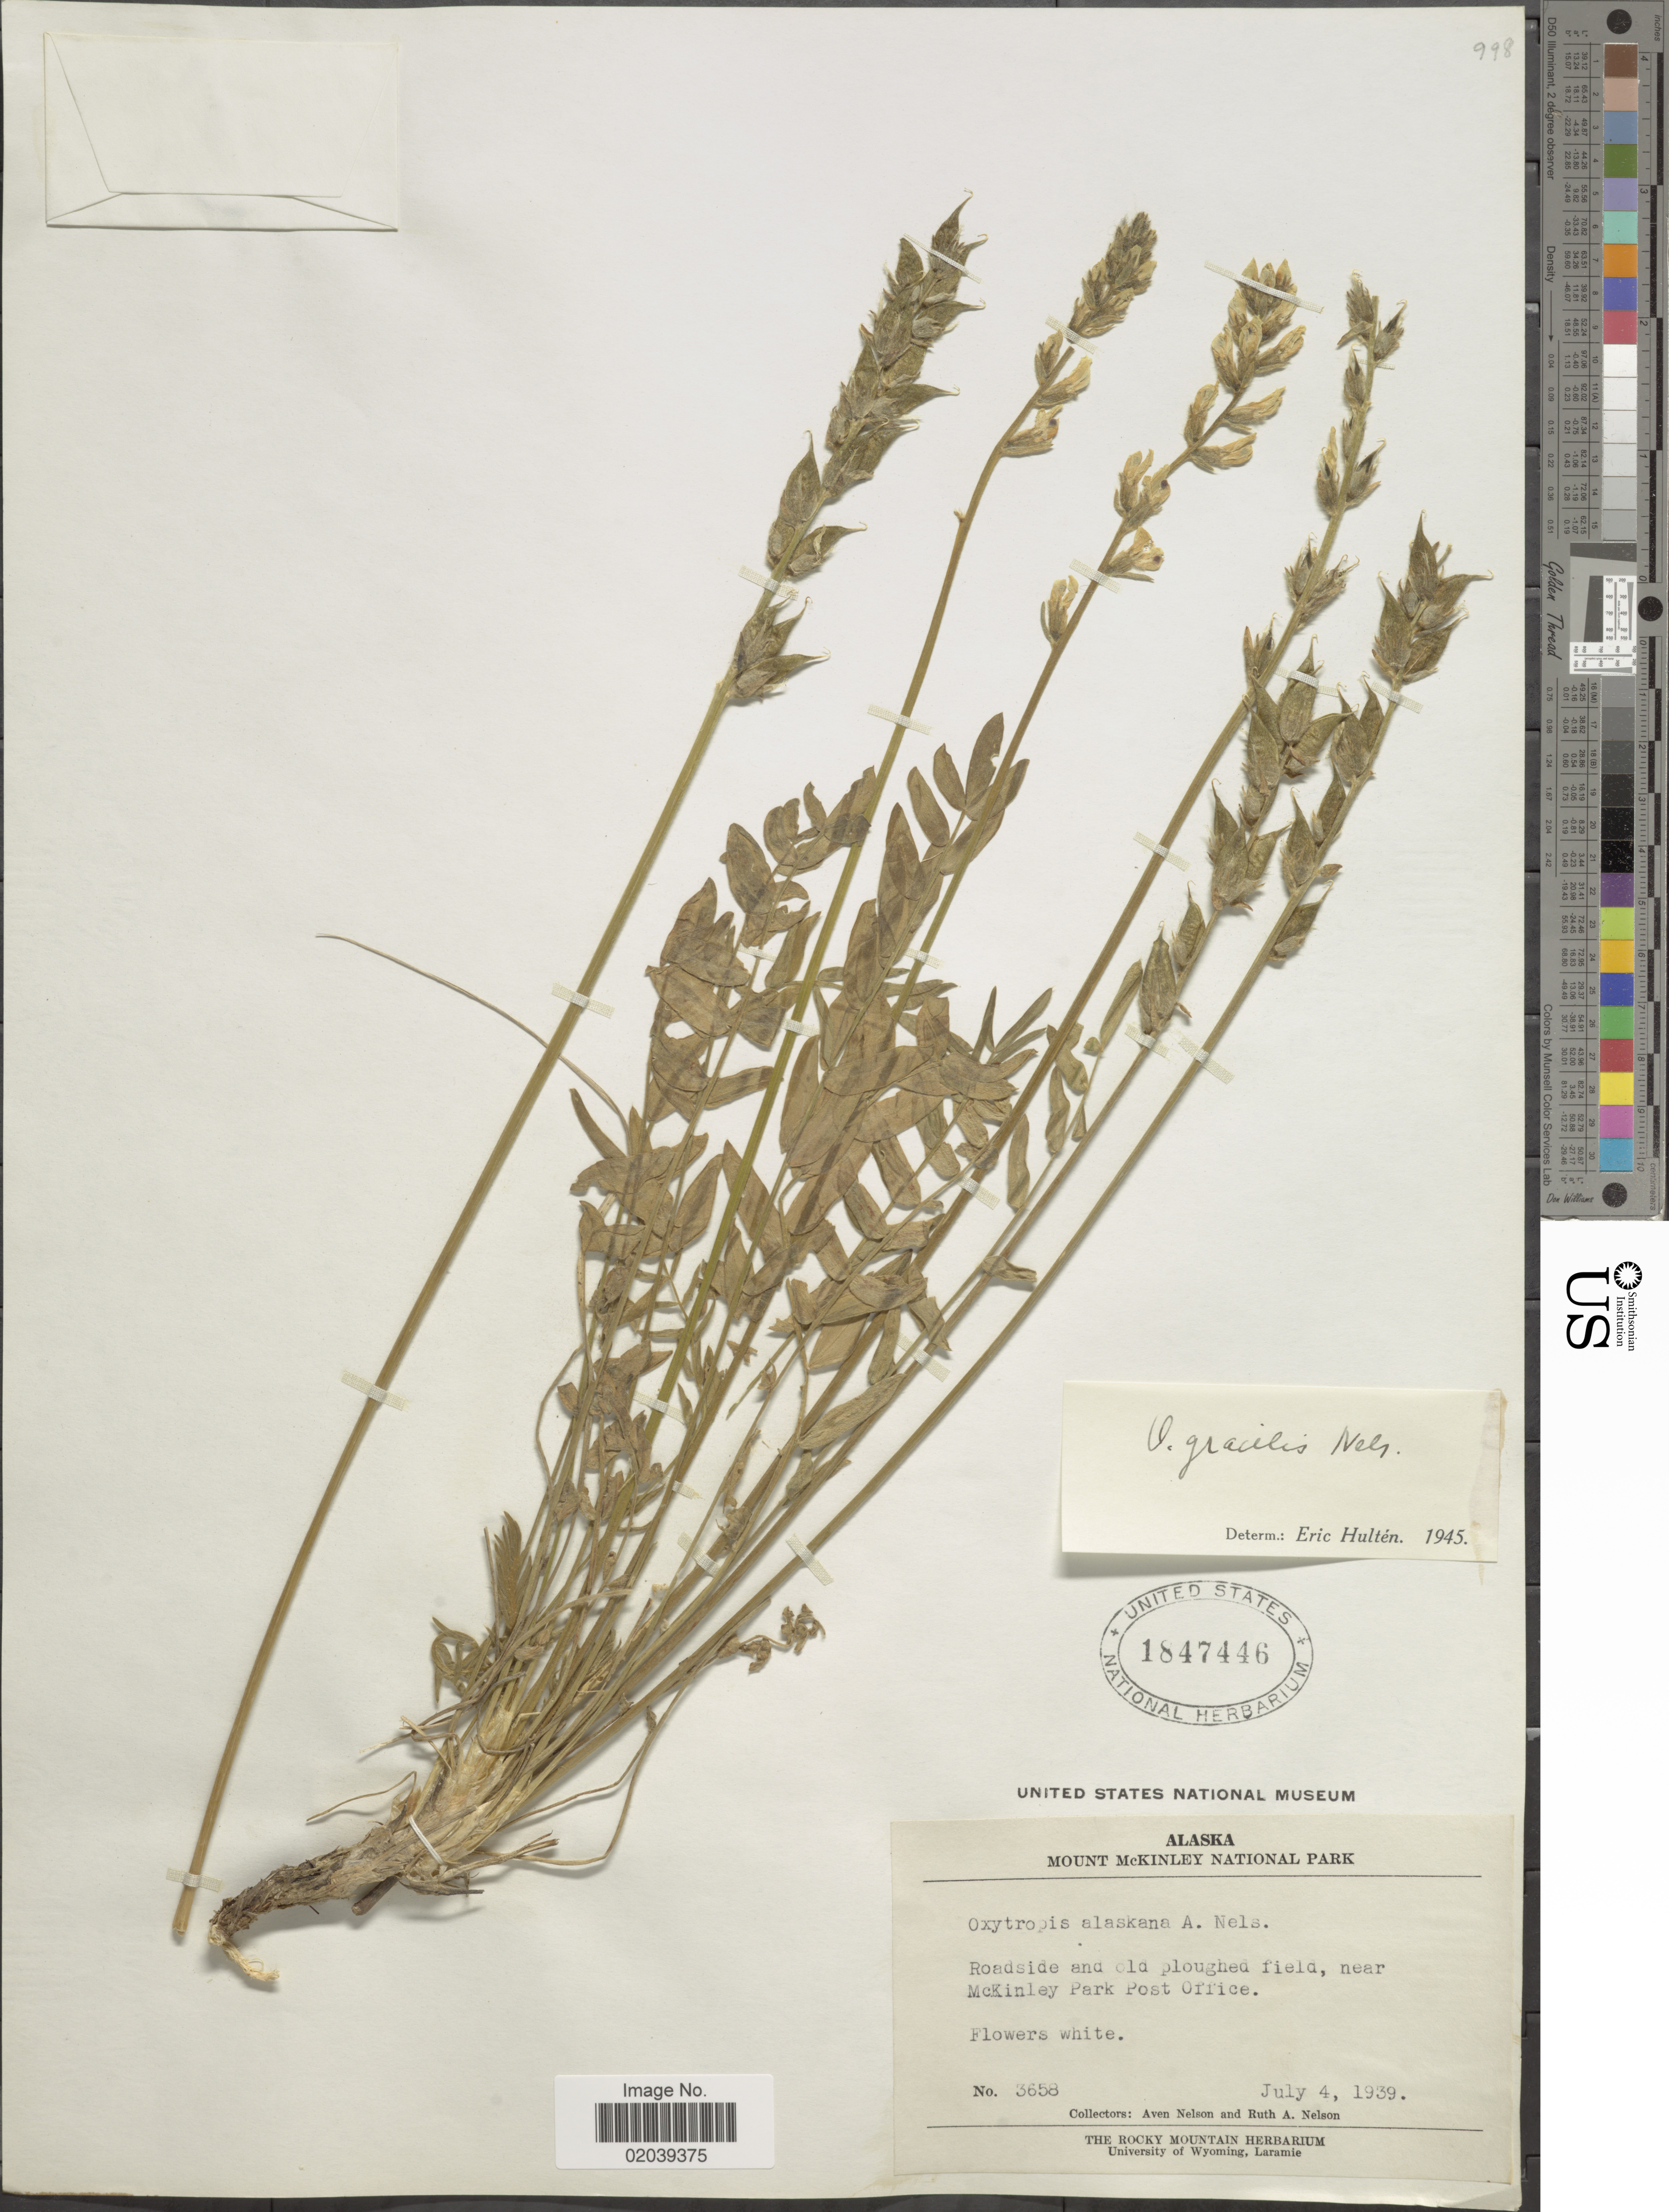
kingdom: Plantae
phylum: Tracheophyta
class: Magnoliopsida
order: Fabales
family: Fabaceae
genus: Oxytropis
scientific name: Oxytropis campestris var. gracilis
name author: (A. Nelson) Barneby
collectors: A. Nelson & R. A. Nelson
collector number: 3658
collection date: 1939-07-04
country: United States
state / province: Alaska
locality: Mount McKinley National Park. Radside and old ploughed field, near McKinkley Park Post Office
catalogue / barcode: US 1847446